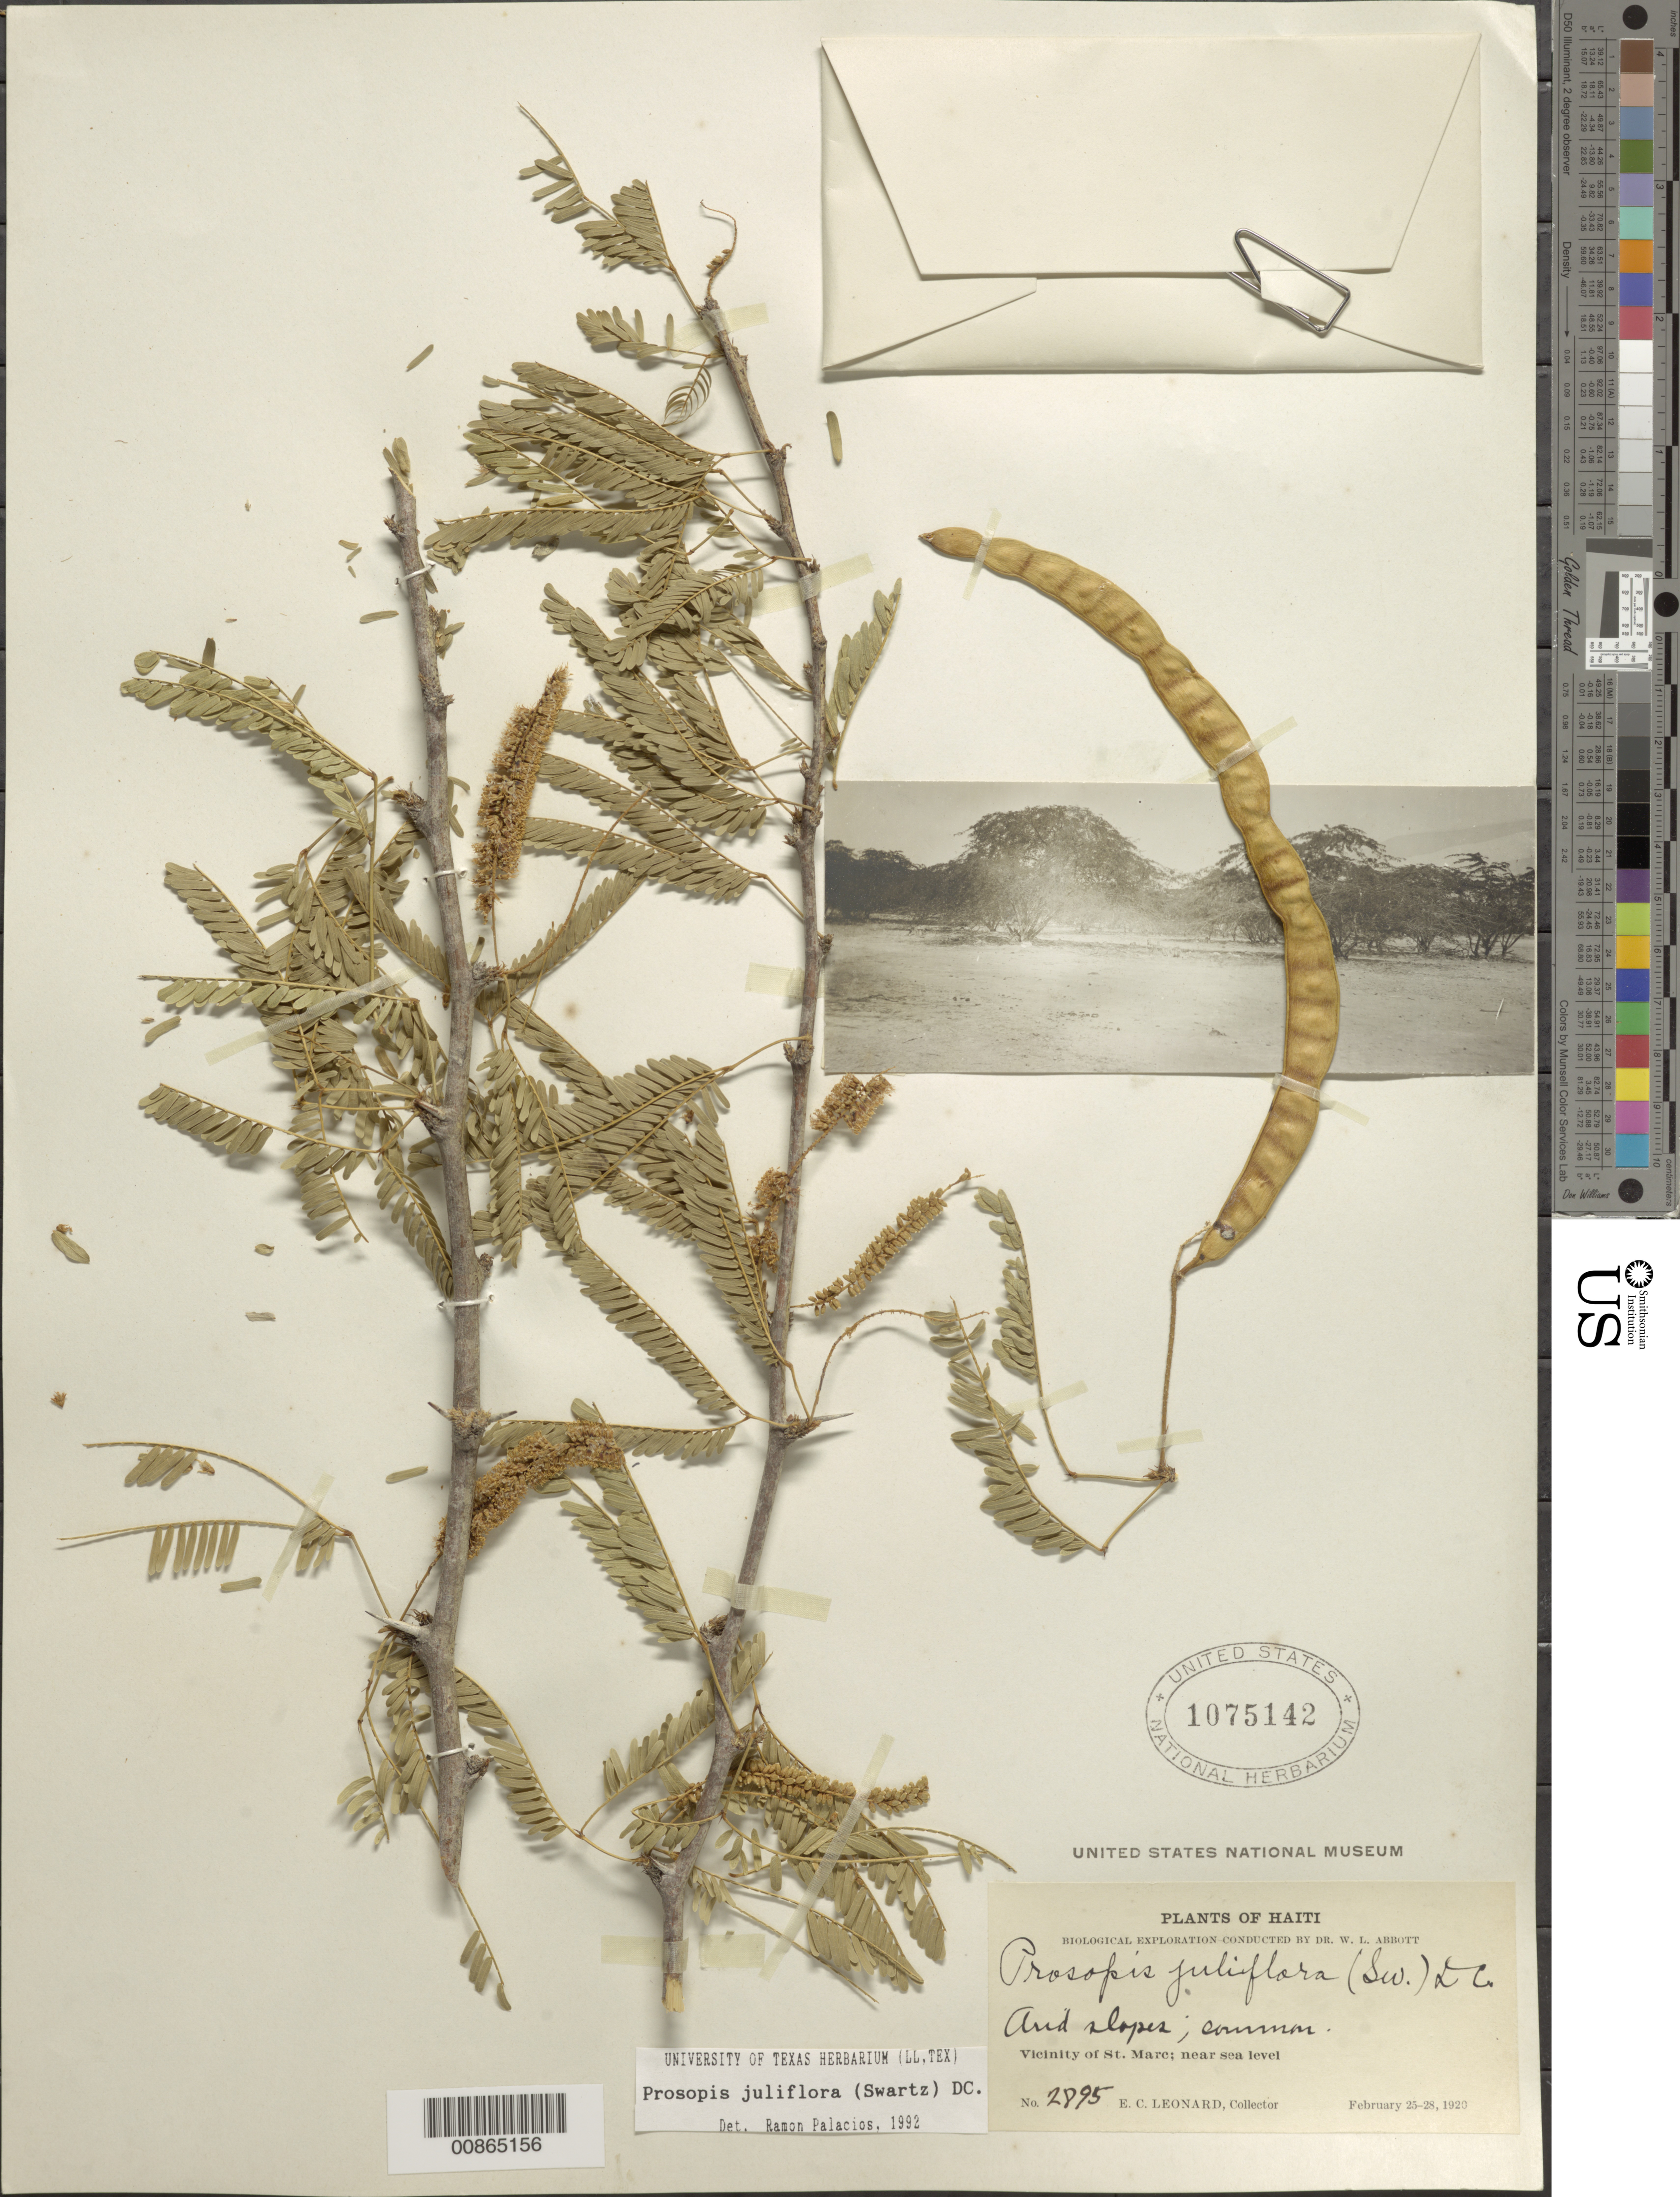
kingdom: Plantae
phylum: Tracheophyta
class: Magnoliopsida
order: Fabales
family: Fabaceae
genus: Neltuma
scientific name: Neltuma juliflora var. juliflora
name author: (Sw.) Raf.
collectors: E. C. Leonard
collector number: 2895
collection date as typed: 25 Feb 1920 to 28 Feb 1920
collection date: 1920-02-25/1920-02-28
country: Haiti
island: Hispaniola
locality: Vicinity of St. Marc.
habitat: Arid slopes.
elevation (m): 0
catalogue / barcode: US 1075142